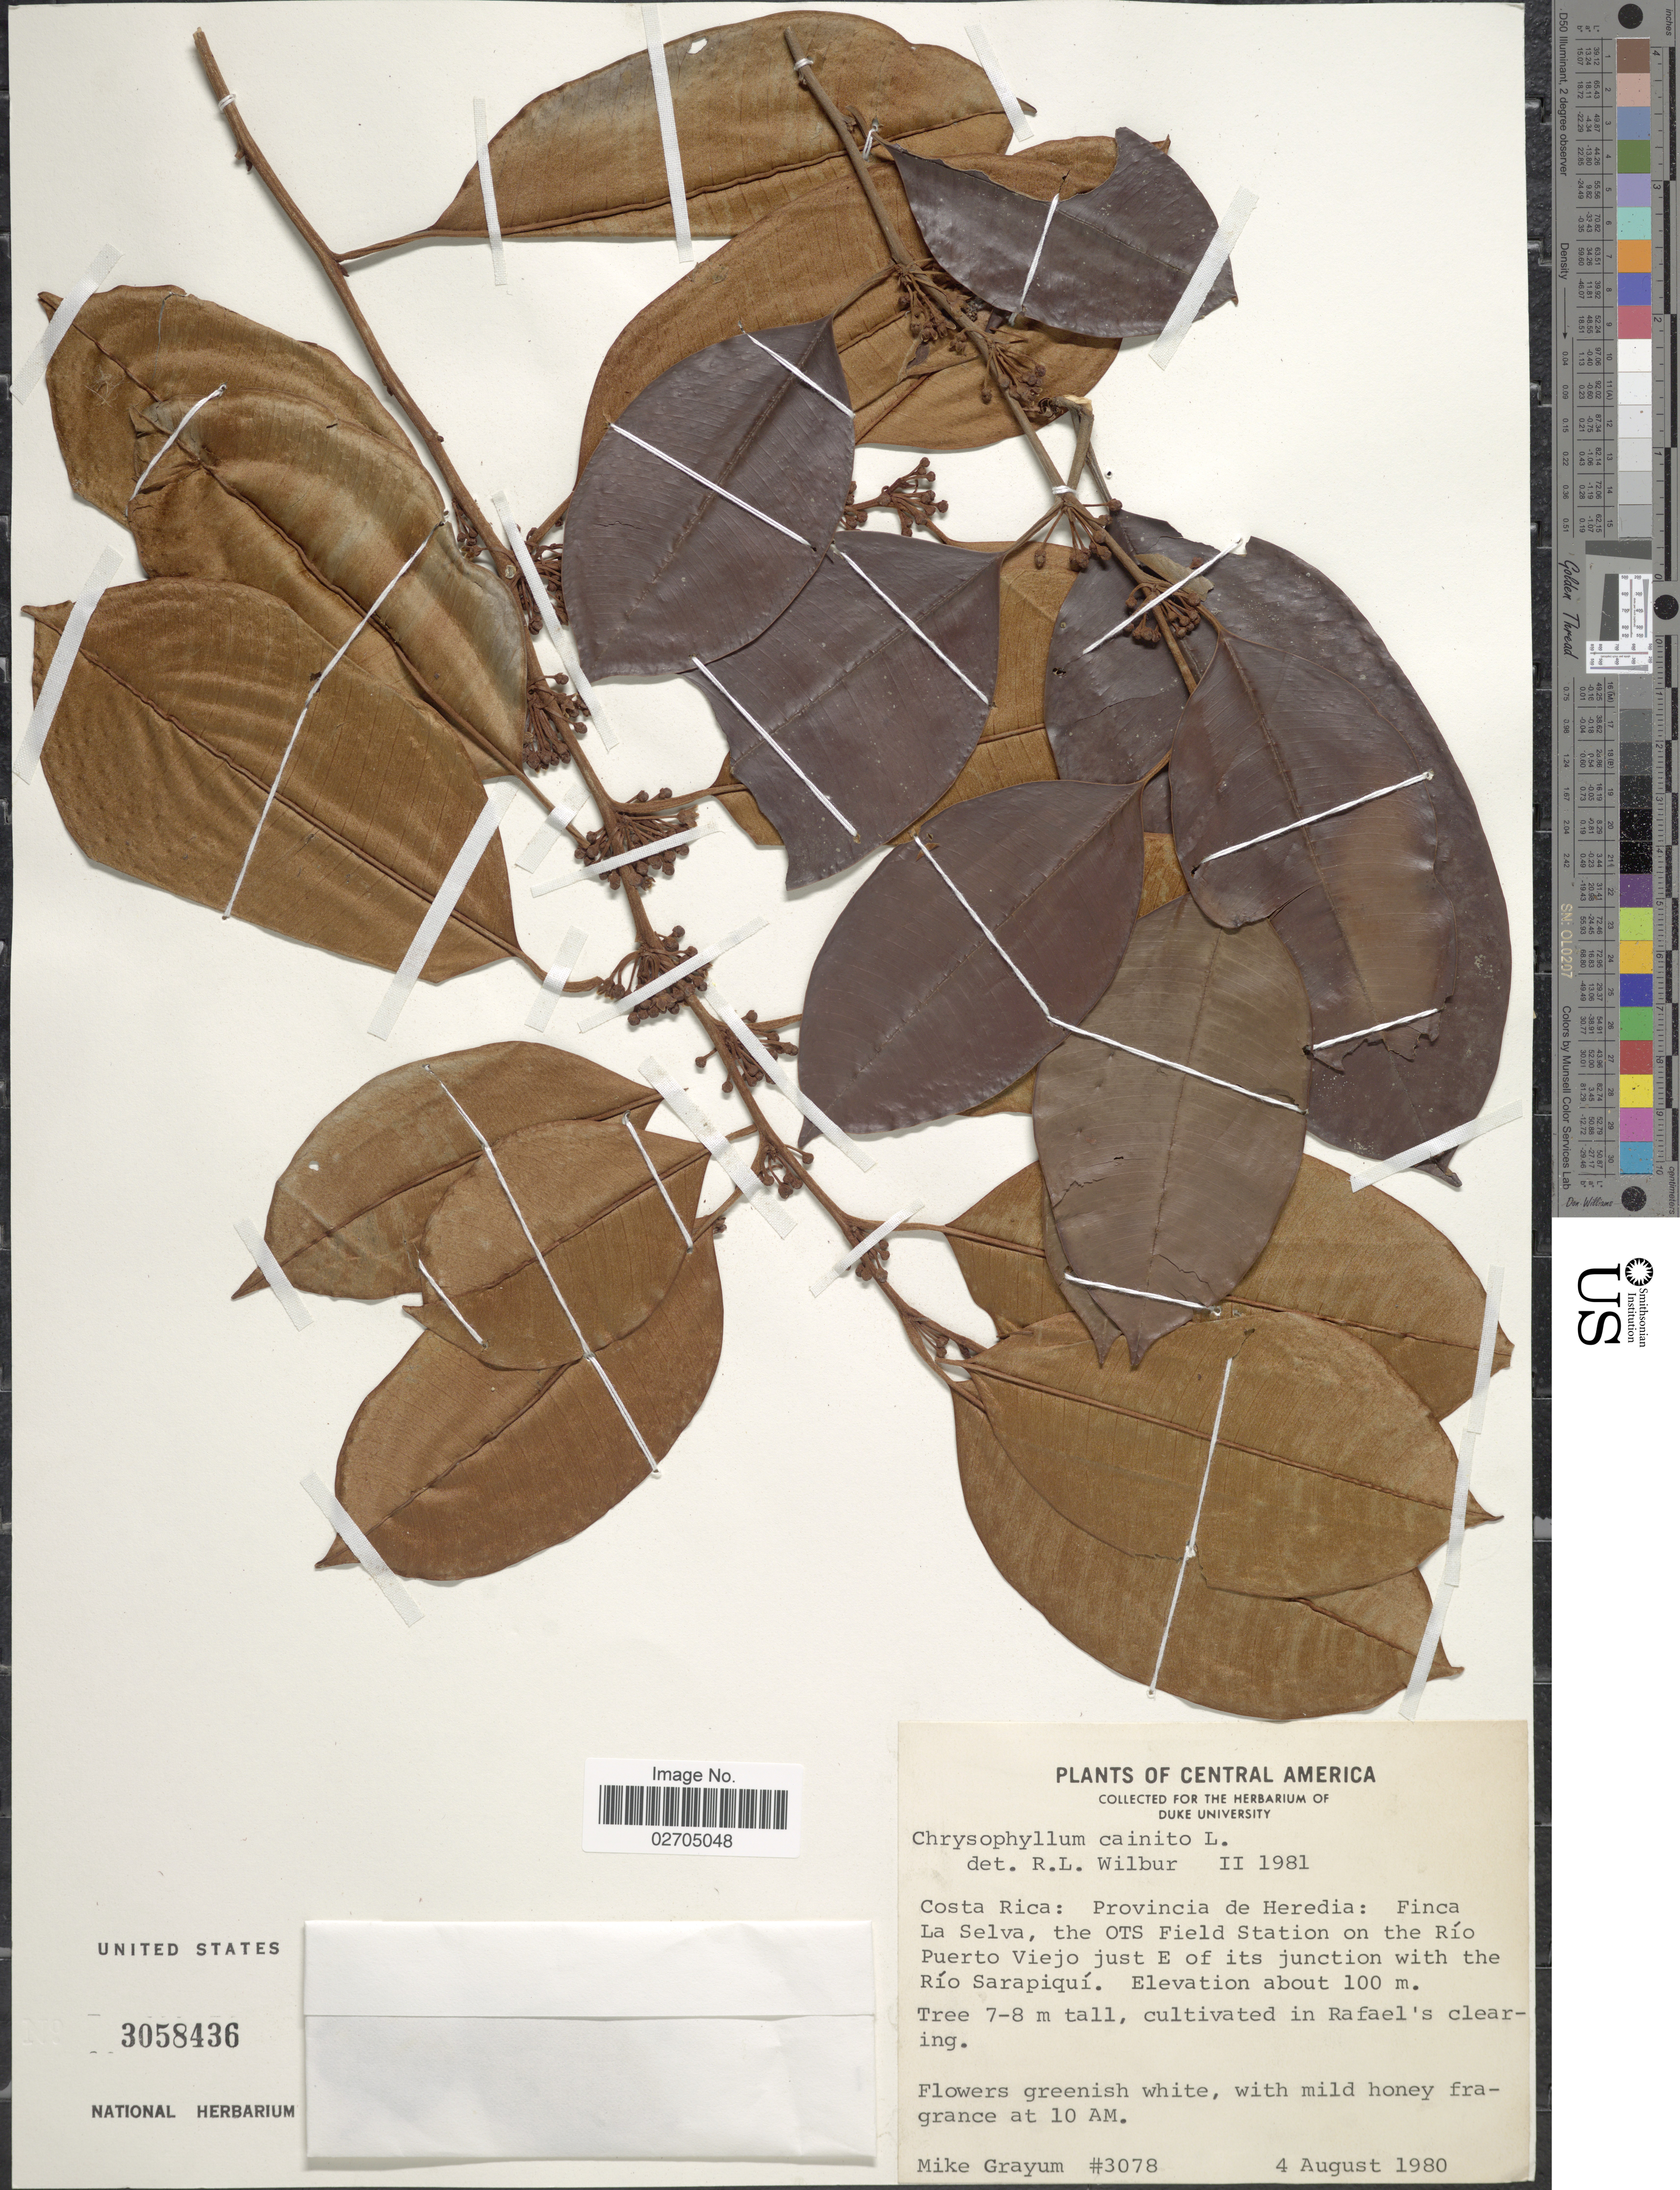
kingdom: Plantae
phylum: Tracheophyta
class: Magnoliopsida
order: Ericales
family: Sapotaceae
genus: Chrysophyllum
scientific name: Chrysophyllum cainito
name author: L.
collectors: M. H. Grayum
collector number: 3078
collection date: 1980-08-04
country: Costa Rica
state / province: Heredia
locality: Finca La Selva, the OTS Field Station on the Rio Puerto Viejo just E of its junction with the Rio Sarapiqui, cultivated in Rafael's clearing.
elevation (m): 100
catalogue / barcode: US 3058436